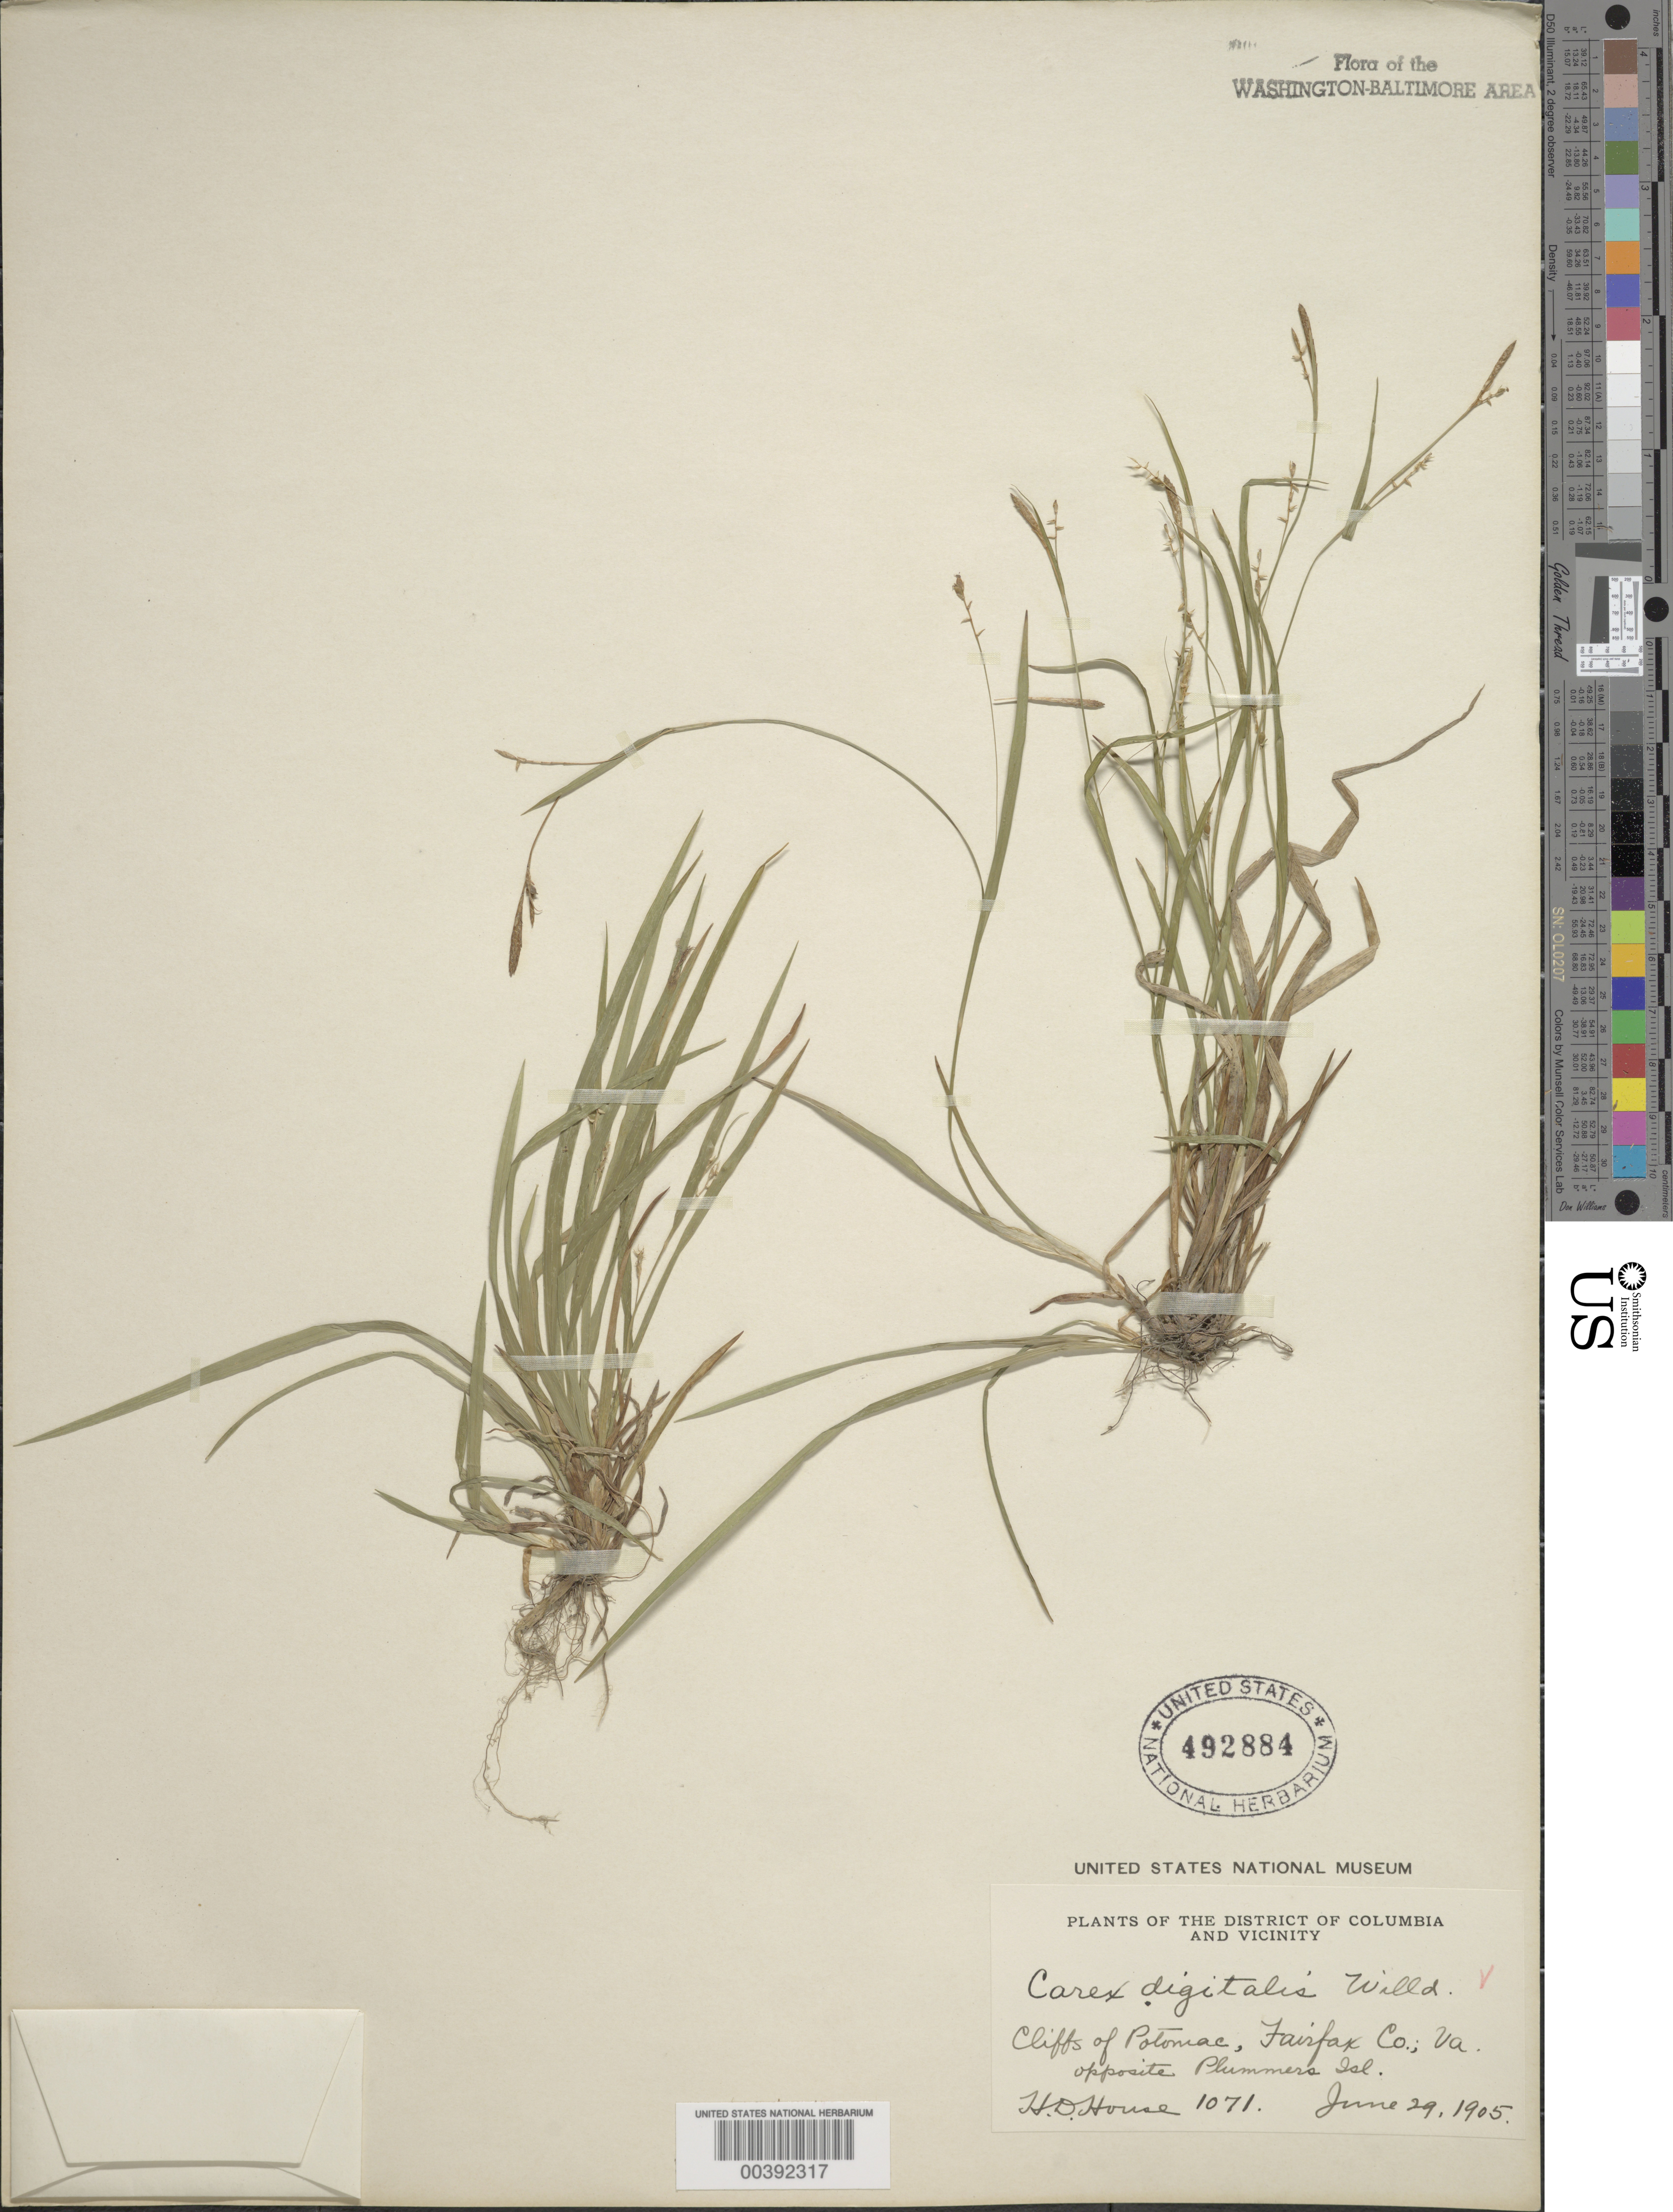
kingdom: Plantae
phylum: Tracheophyta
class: Liliopsida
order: Poales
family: Cyperaceae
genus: Carex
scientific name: Carex digitalis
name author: Willd.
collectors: H. D. House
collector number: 1071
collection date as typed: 29 Jun 1905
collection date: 1905-06-29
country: United States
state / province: Virginia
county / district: Fairfax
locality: cliffs opposite Plummers Island C. & O. Canal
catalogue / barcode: US 492884